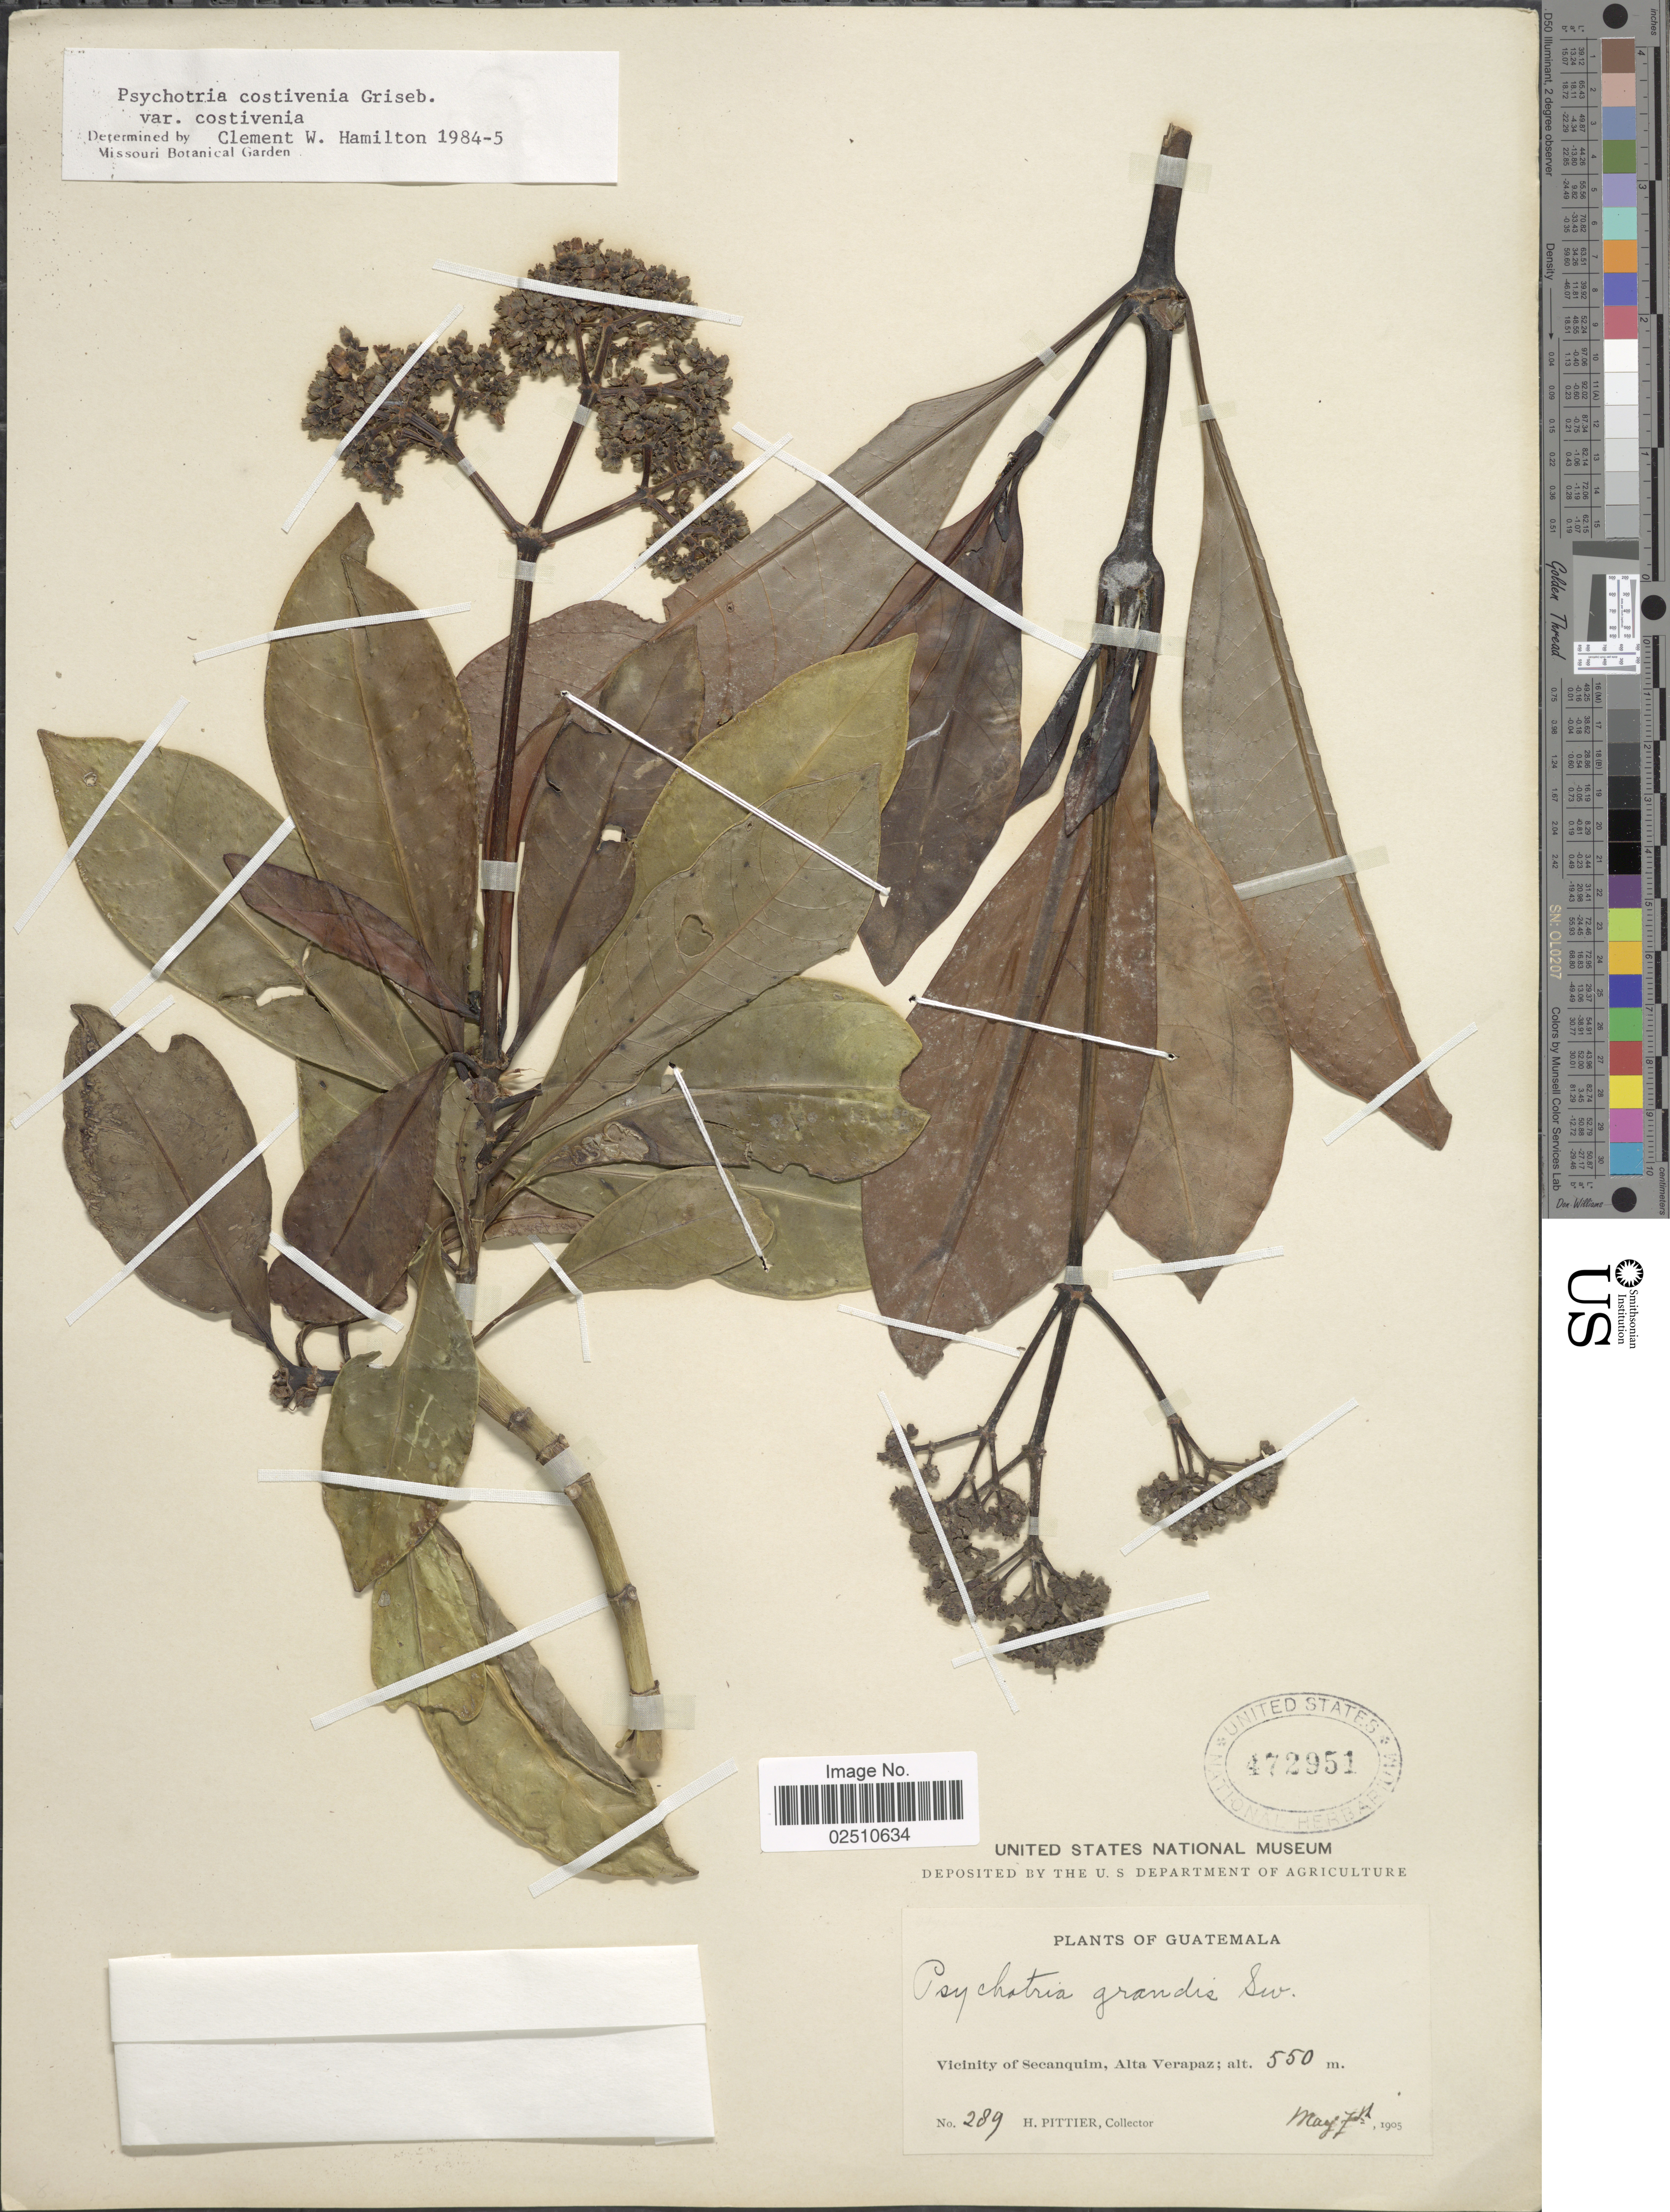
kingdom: Plantae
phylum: Tracheophyta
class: Magnoliopsida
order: Gentianales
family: Rubiaceae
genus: Psychotria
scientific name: Psychotria costivenia var. costivenia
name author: Griseb.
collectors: H. F. Pittier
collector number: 289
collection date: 1905-05-07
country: Guatemala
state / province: Alta Verapaz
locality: Vicinity of Secanquim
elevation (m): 550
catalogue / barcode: US 472951